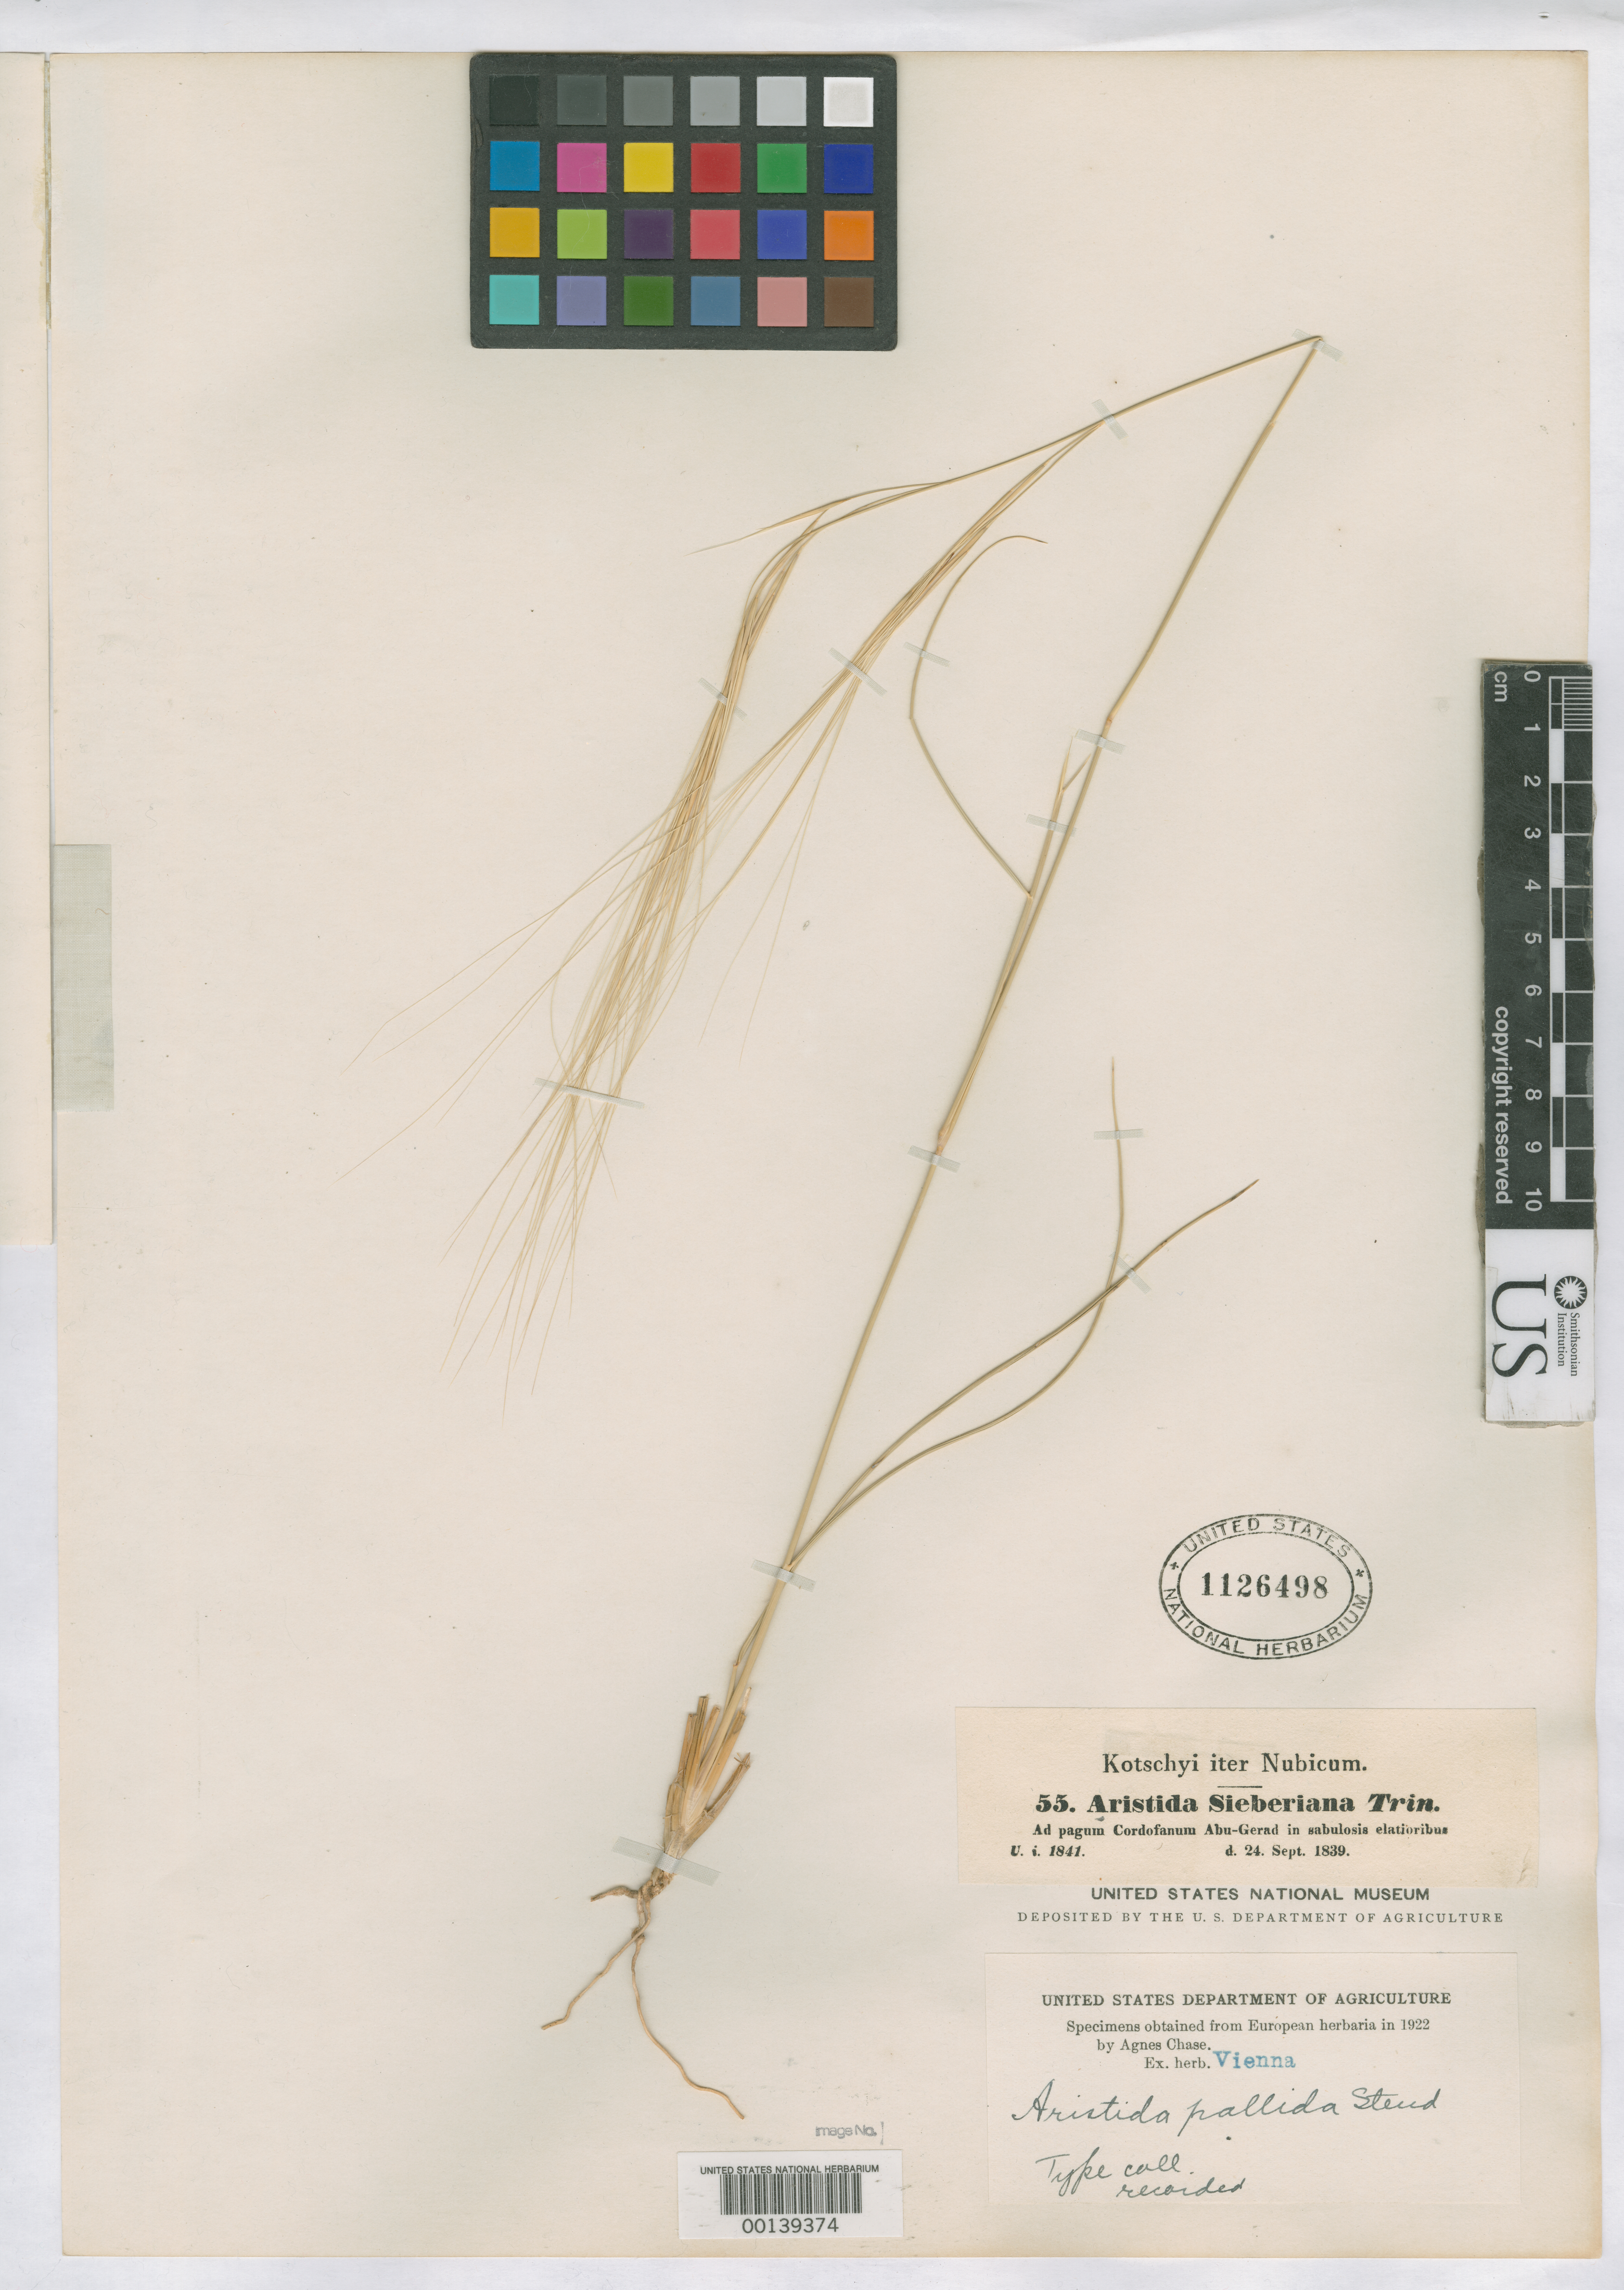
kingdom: Plantae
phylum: Tracheophyta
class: Liliopsida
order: Poales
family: Poaceae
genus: Aristida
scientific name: Aristida pallida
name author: Steud.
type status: Type Collection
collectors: K. G. Kotschy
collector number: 55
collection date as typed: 24 Sep 1839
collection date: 1839-09-24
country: Sudan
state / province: Ġharb Kurdufān / Janūb Kurdufān / Shamāl Kurdufān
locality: Abu Gerad.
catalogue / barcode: US 1126498